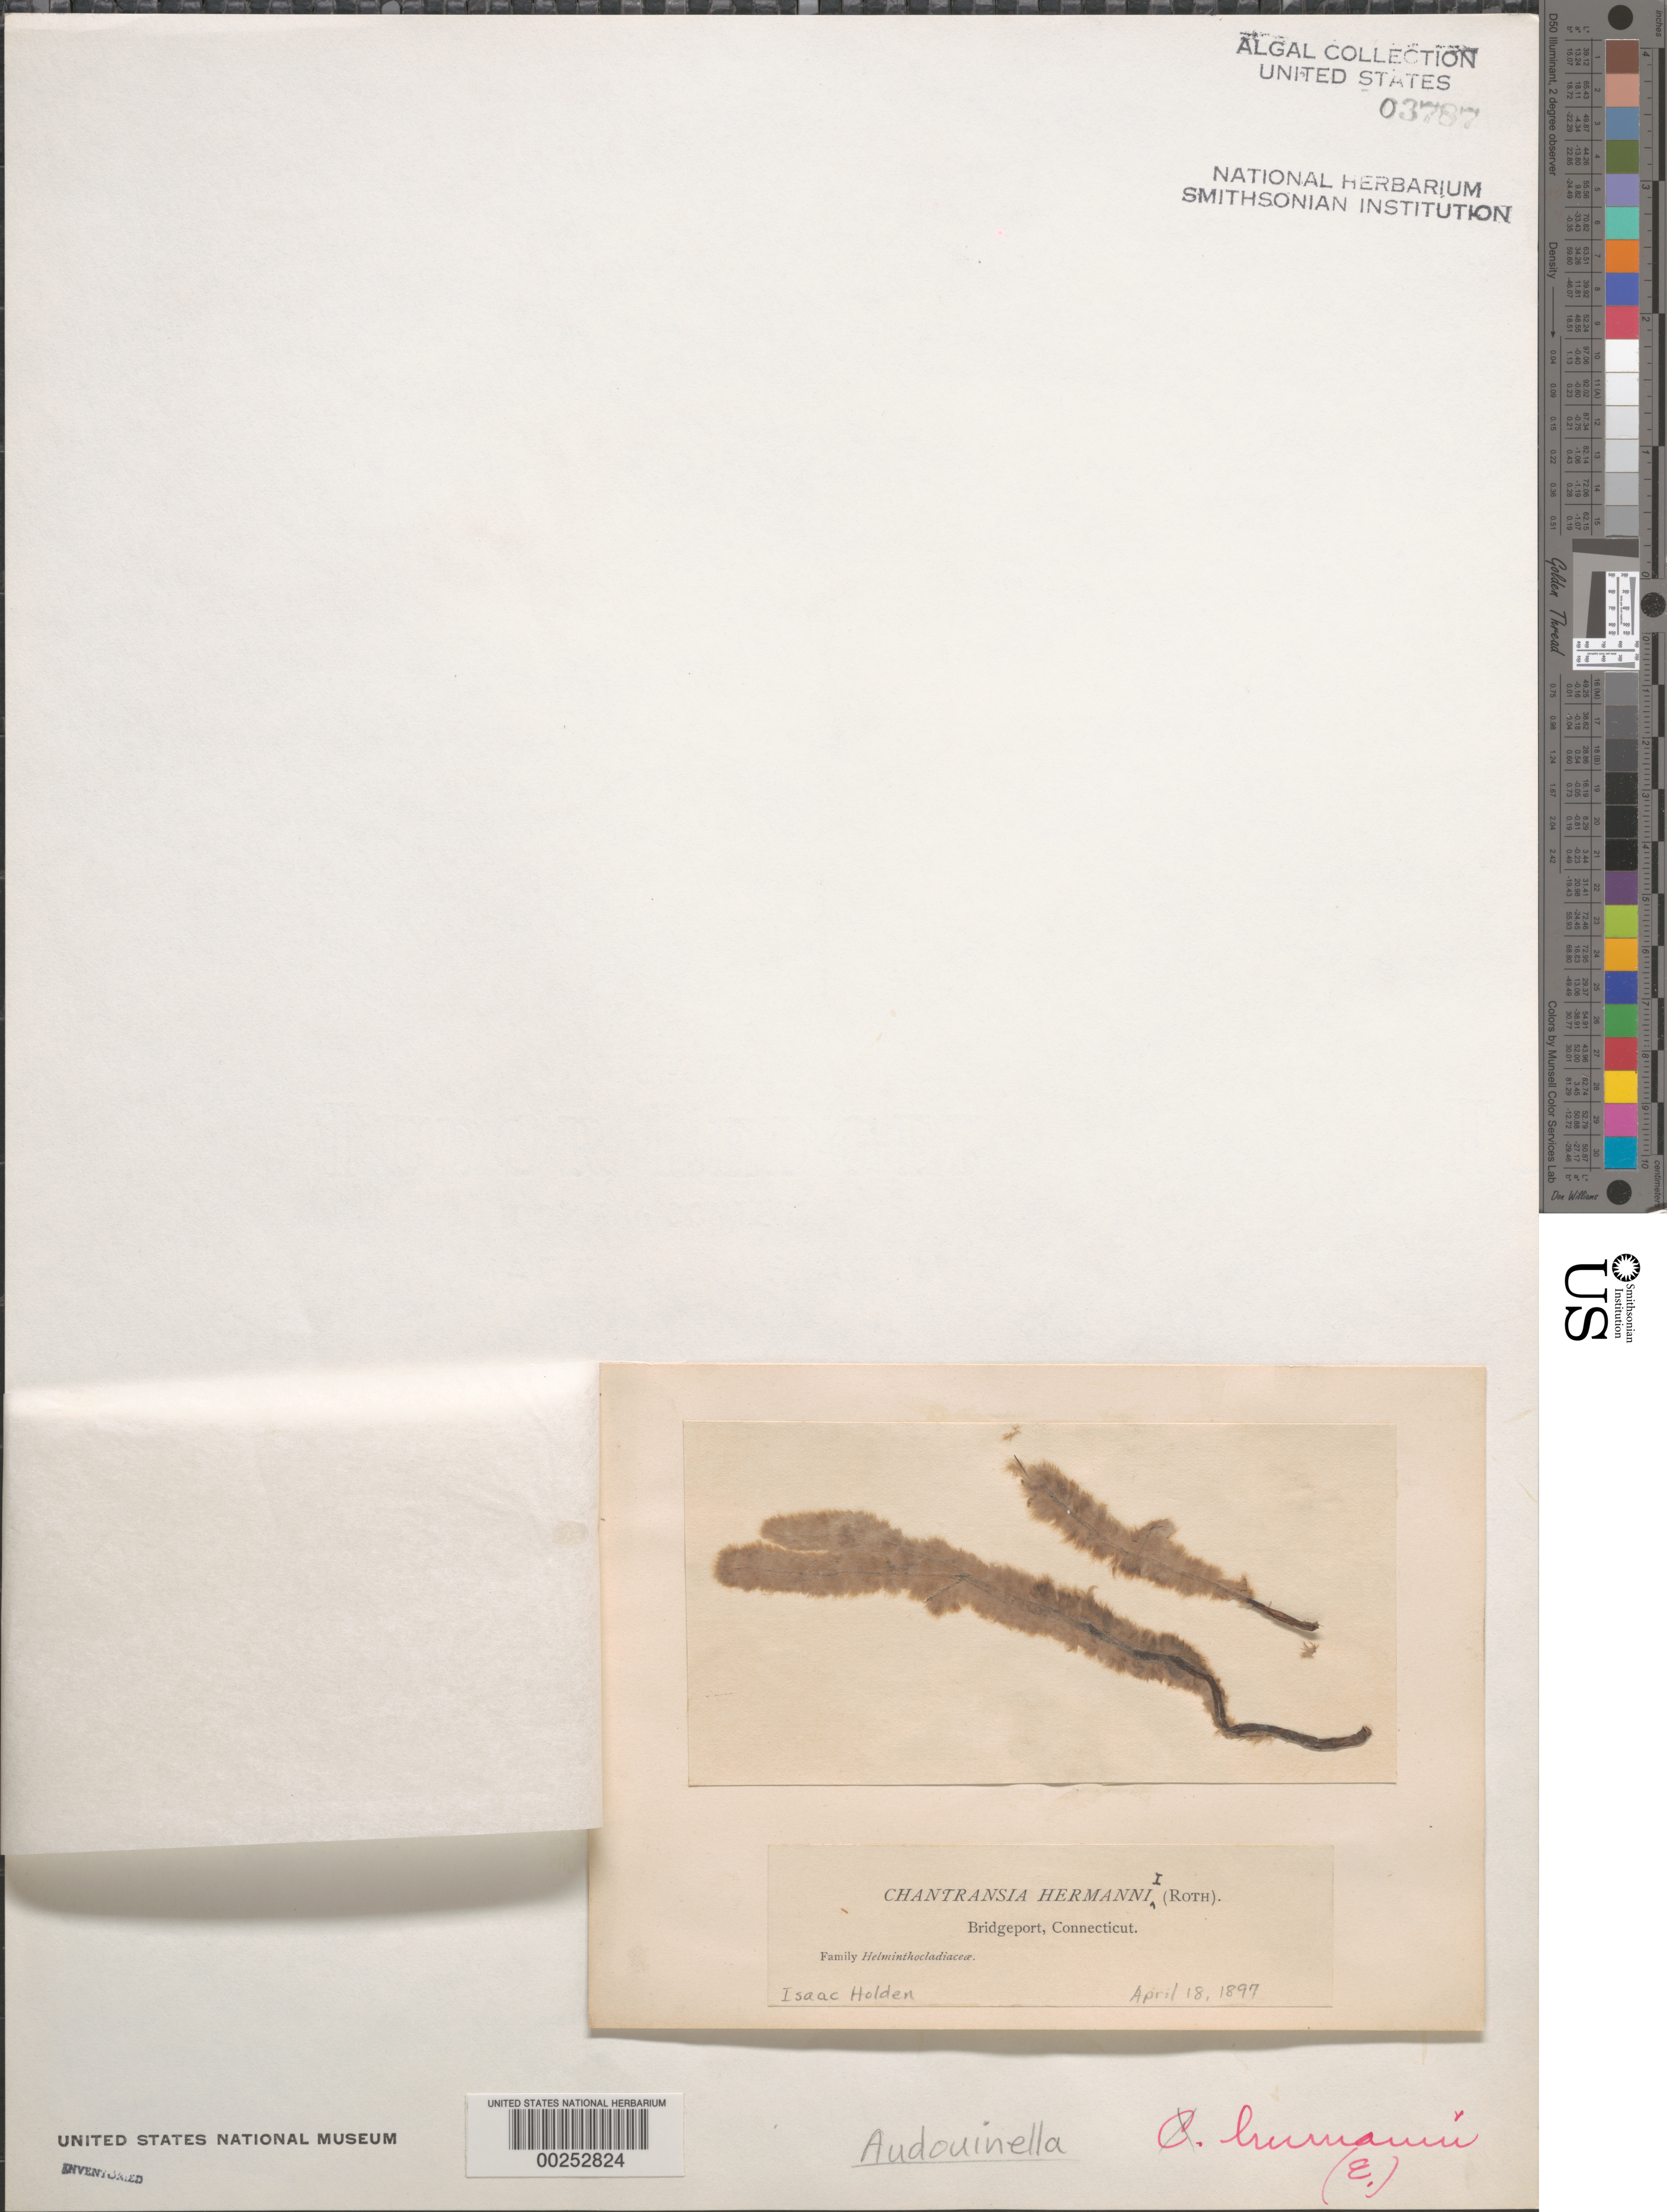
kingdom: Plantae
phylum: Rhodophyta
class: Florideophyceae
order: Acrochaetiales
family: Audouinellaceae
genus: Audouinella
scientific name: Audouinella hermannii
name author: (Roth) Duby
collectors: I. Holden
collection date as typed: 18 Apr 1897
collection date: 1897-04-18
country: United States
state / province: Connecticut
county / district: Fairfield County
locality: Bridgeport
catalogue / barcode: US 3787